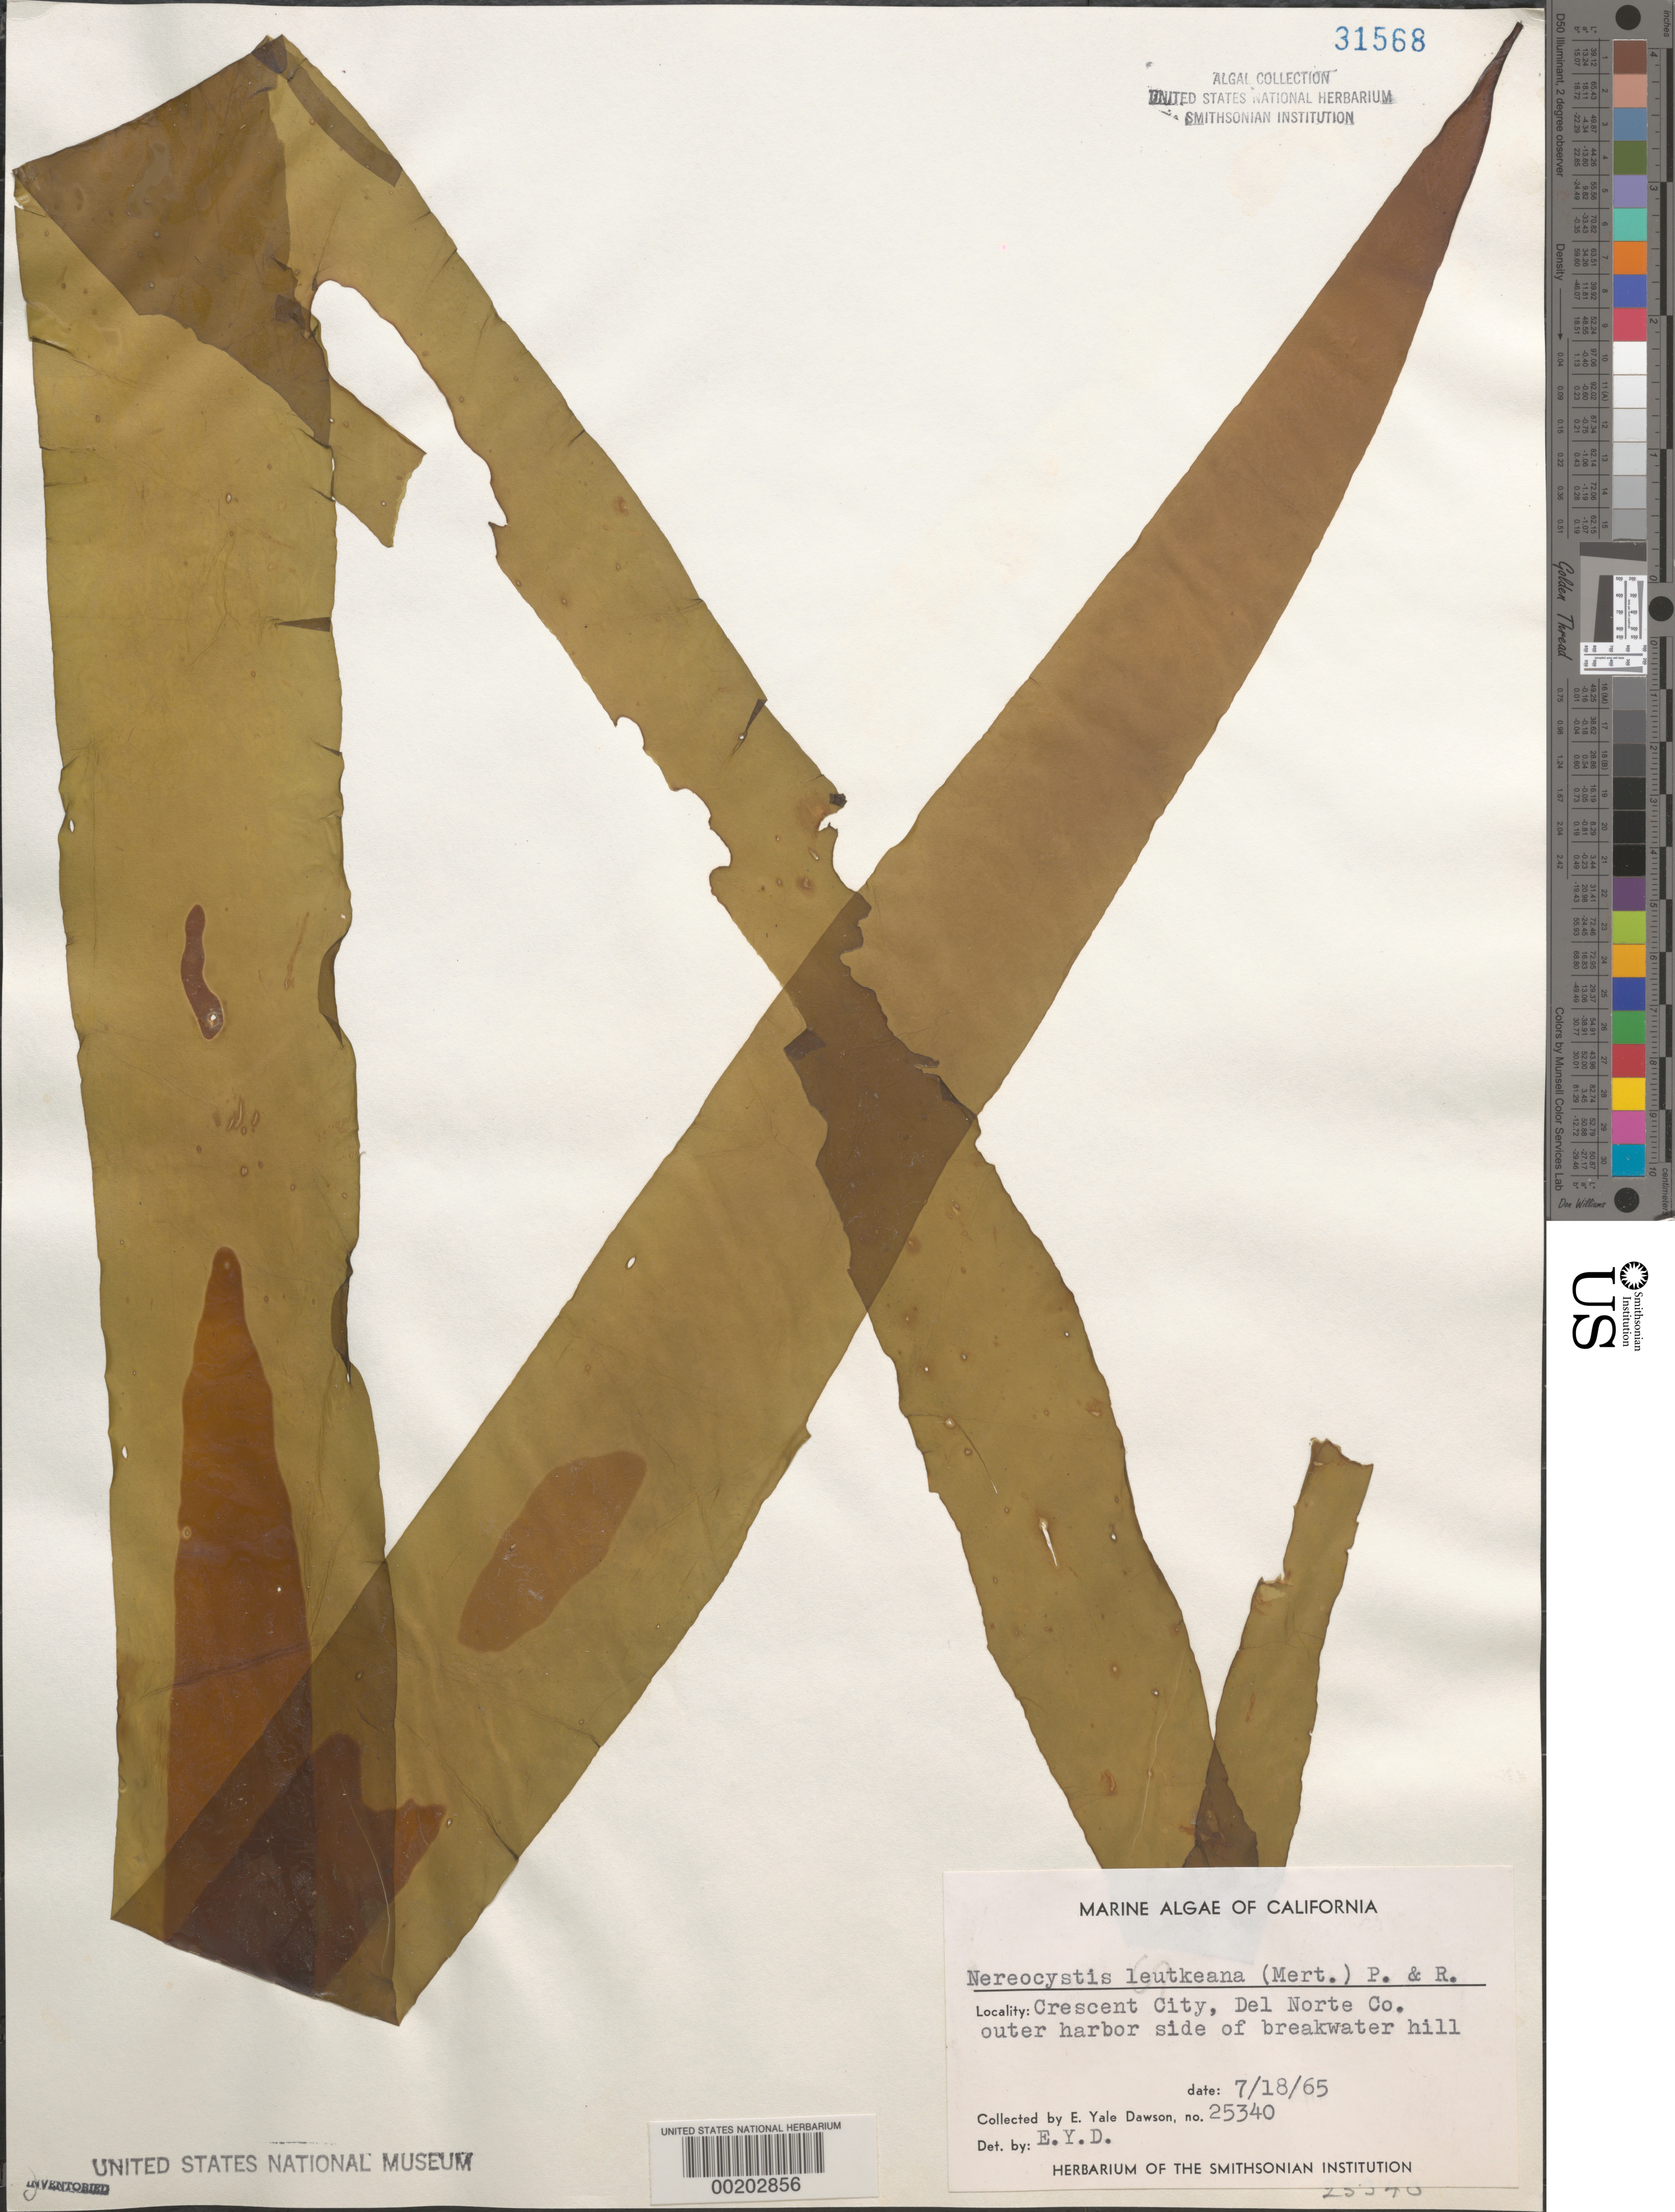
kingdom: Chromista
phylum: Ochrophyta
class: Phaeophyceae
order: Laminariales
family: Laminariaceae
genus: Nereocystis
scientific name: Nereocystis luetkeana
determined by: Dawson, E. Y.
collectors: E. Y. Dawson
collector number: EYD 25340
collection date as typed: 18 Jul 1965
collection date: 1965-07-18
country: United States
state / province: California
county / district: Del Norte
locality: Crescent City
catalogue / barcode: US 31568